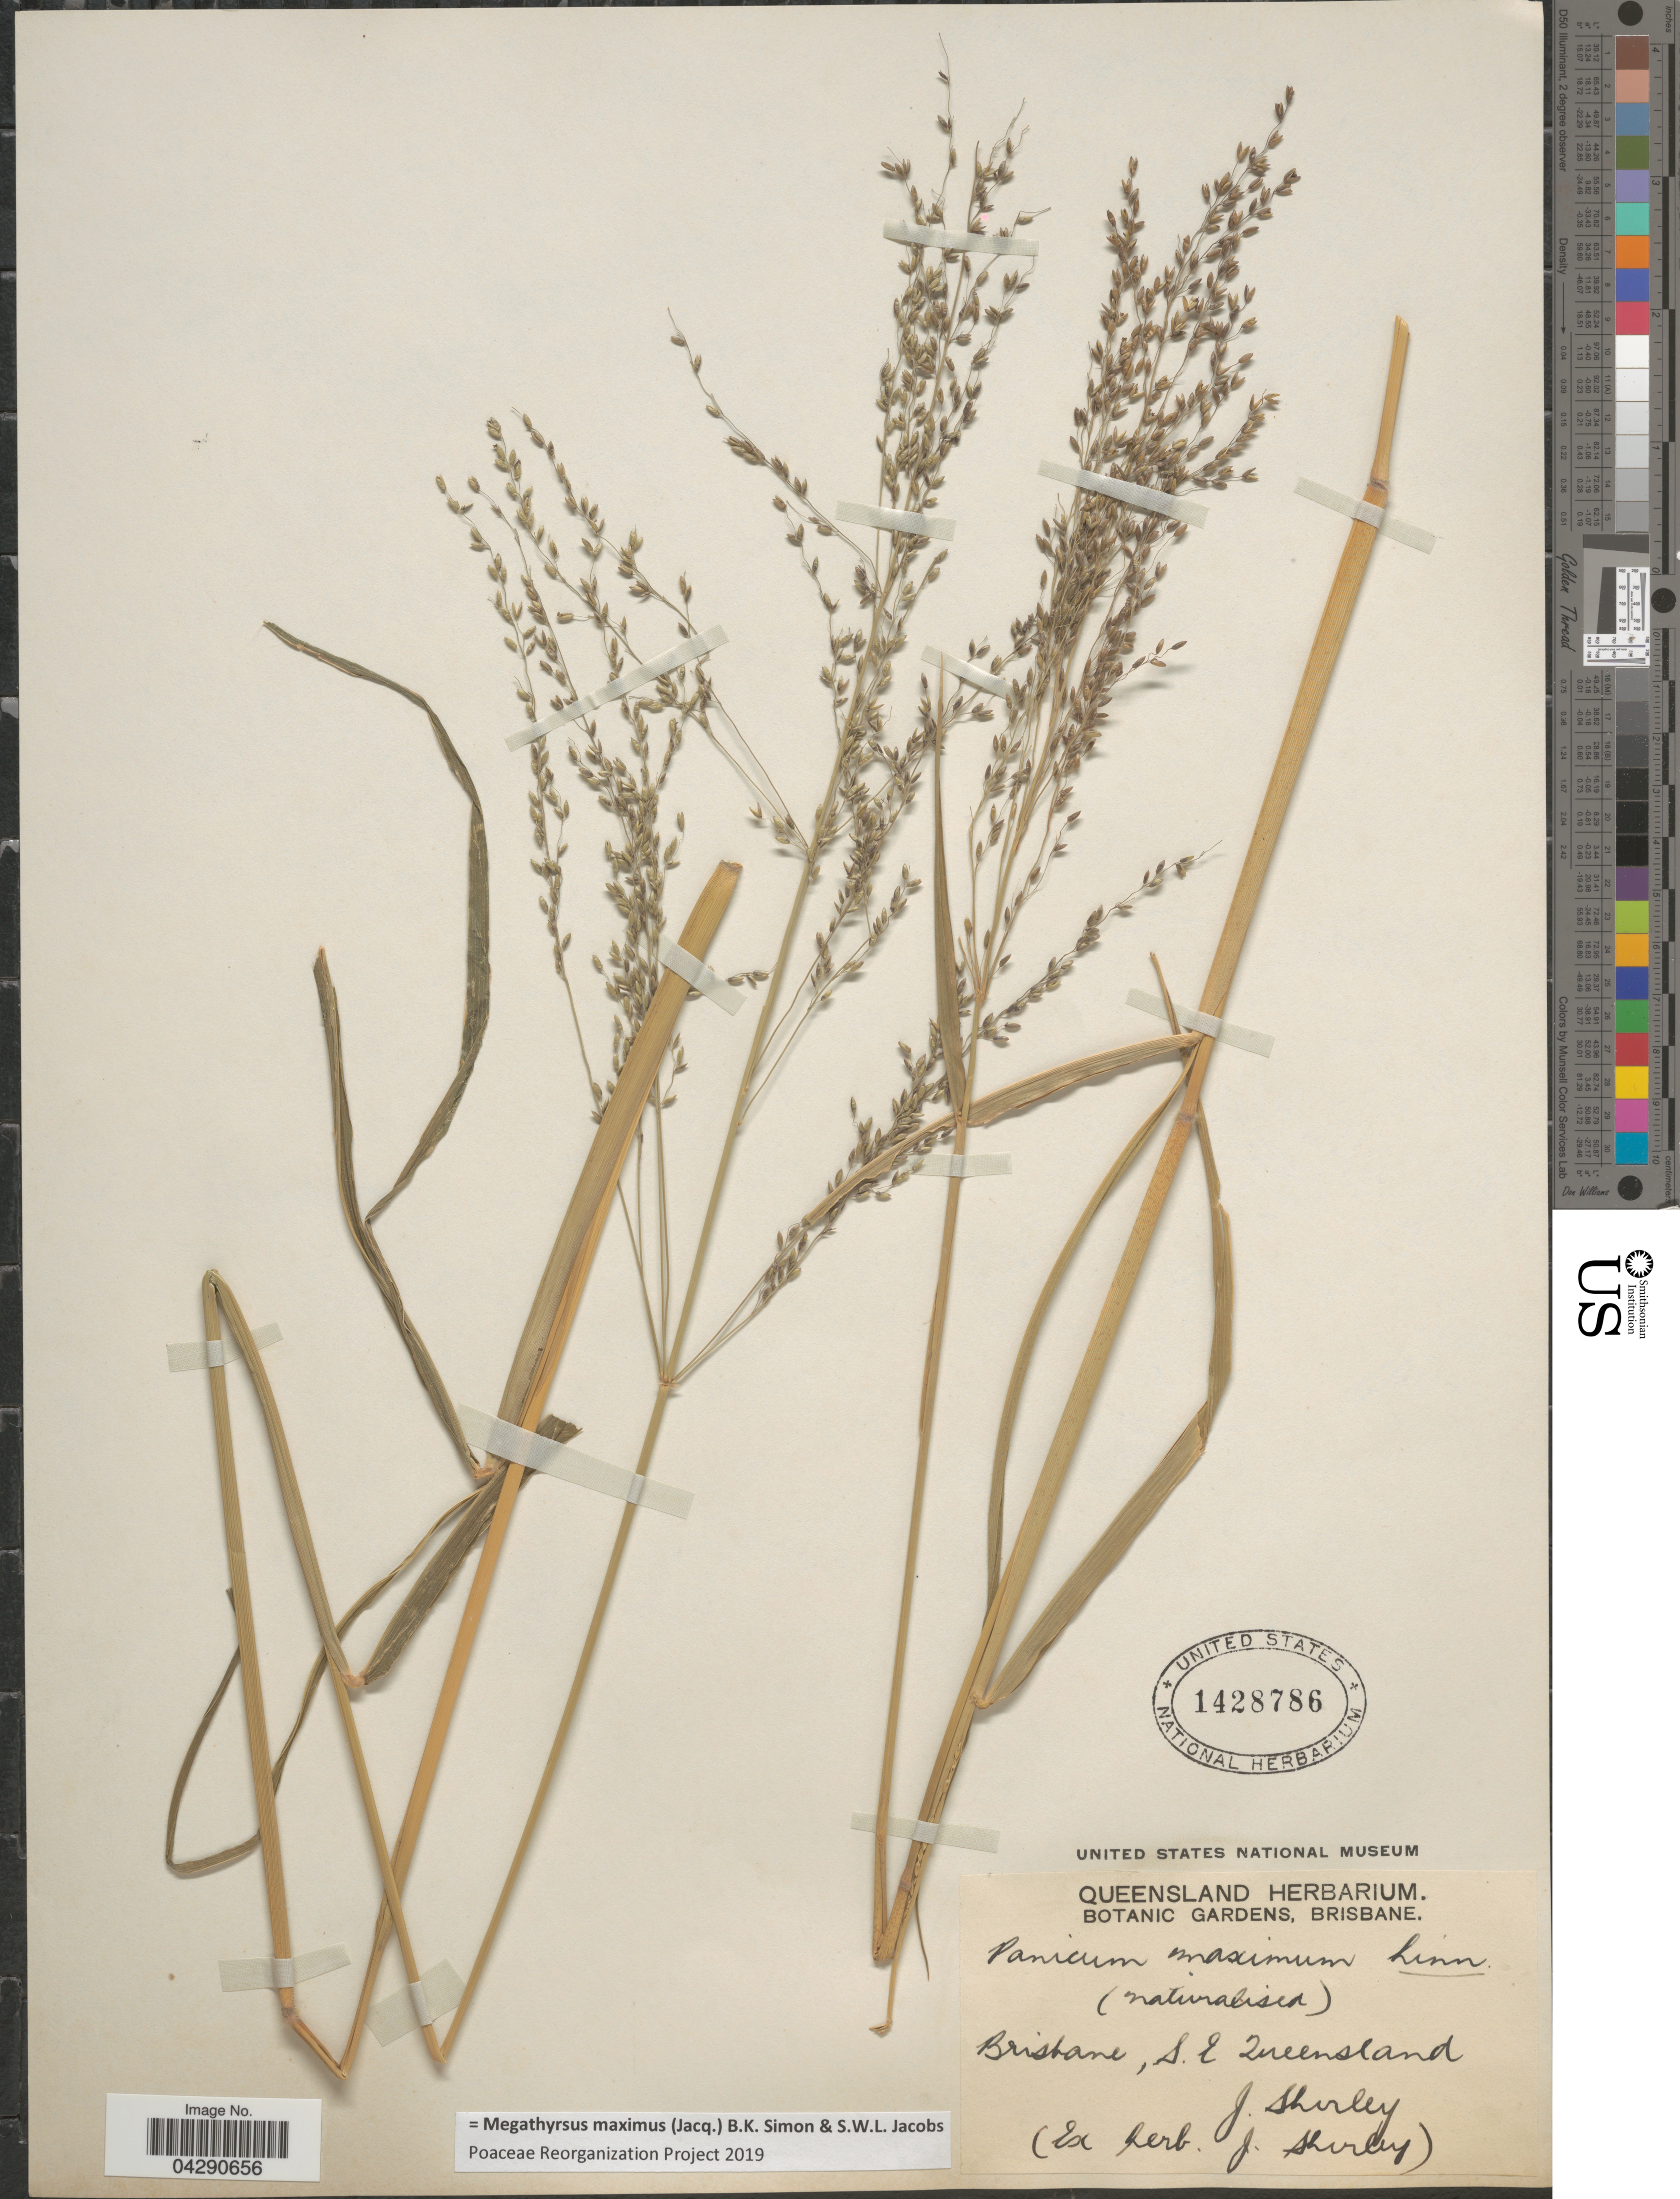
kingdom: Plantae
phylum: Tracheophyta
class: Liliopsida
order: Poales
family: Poaceae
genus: Megathyrsus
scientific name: Megathyrsus maximus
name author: (Jacq.) B.K. Simon & S.W.L. Jacobs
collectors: J. Shirley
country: Australia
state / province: Queensland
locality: Brisbane.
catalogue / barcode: US 1428786